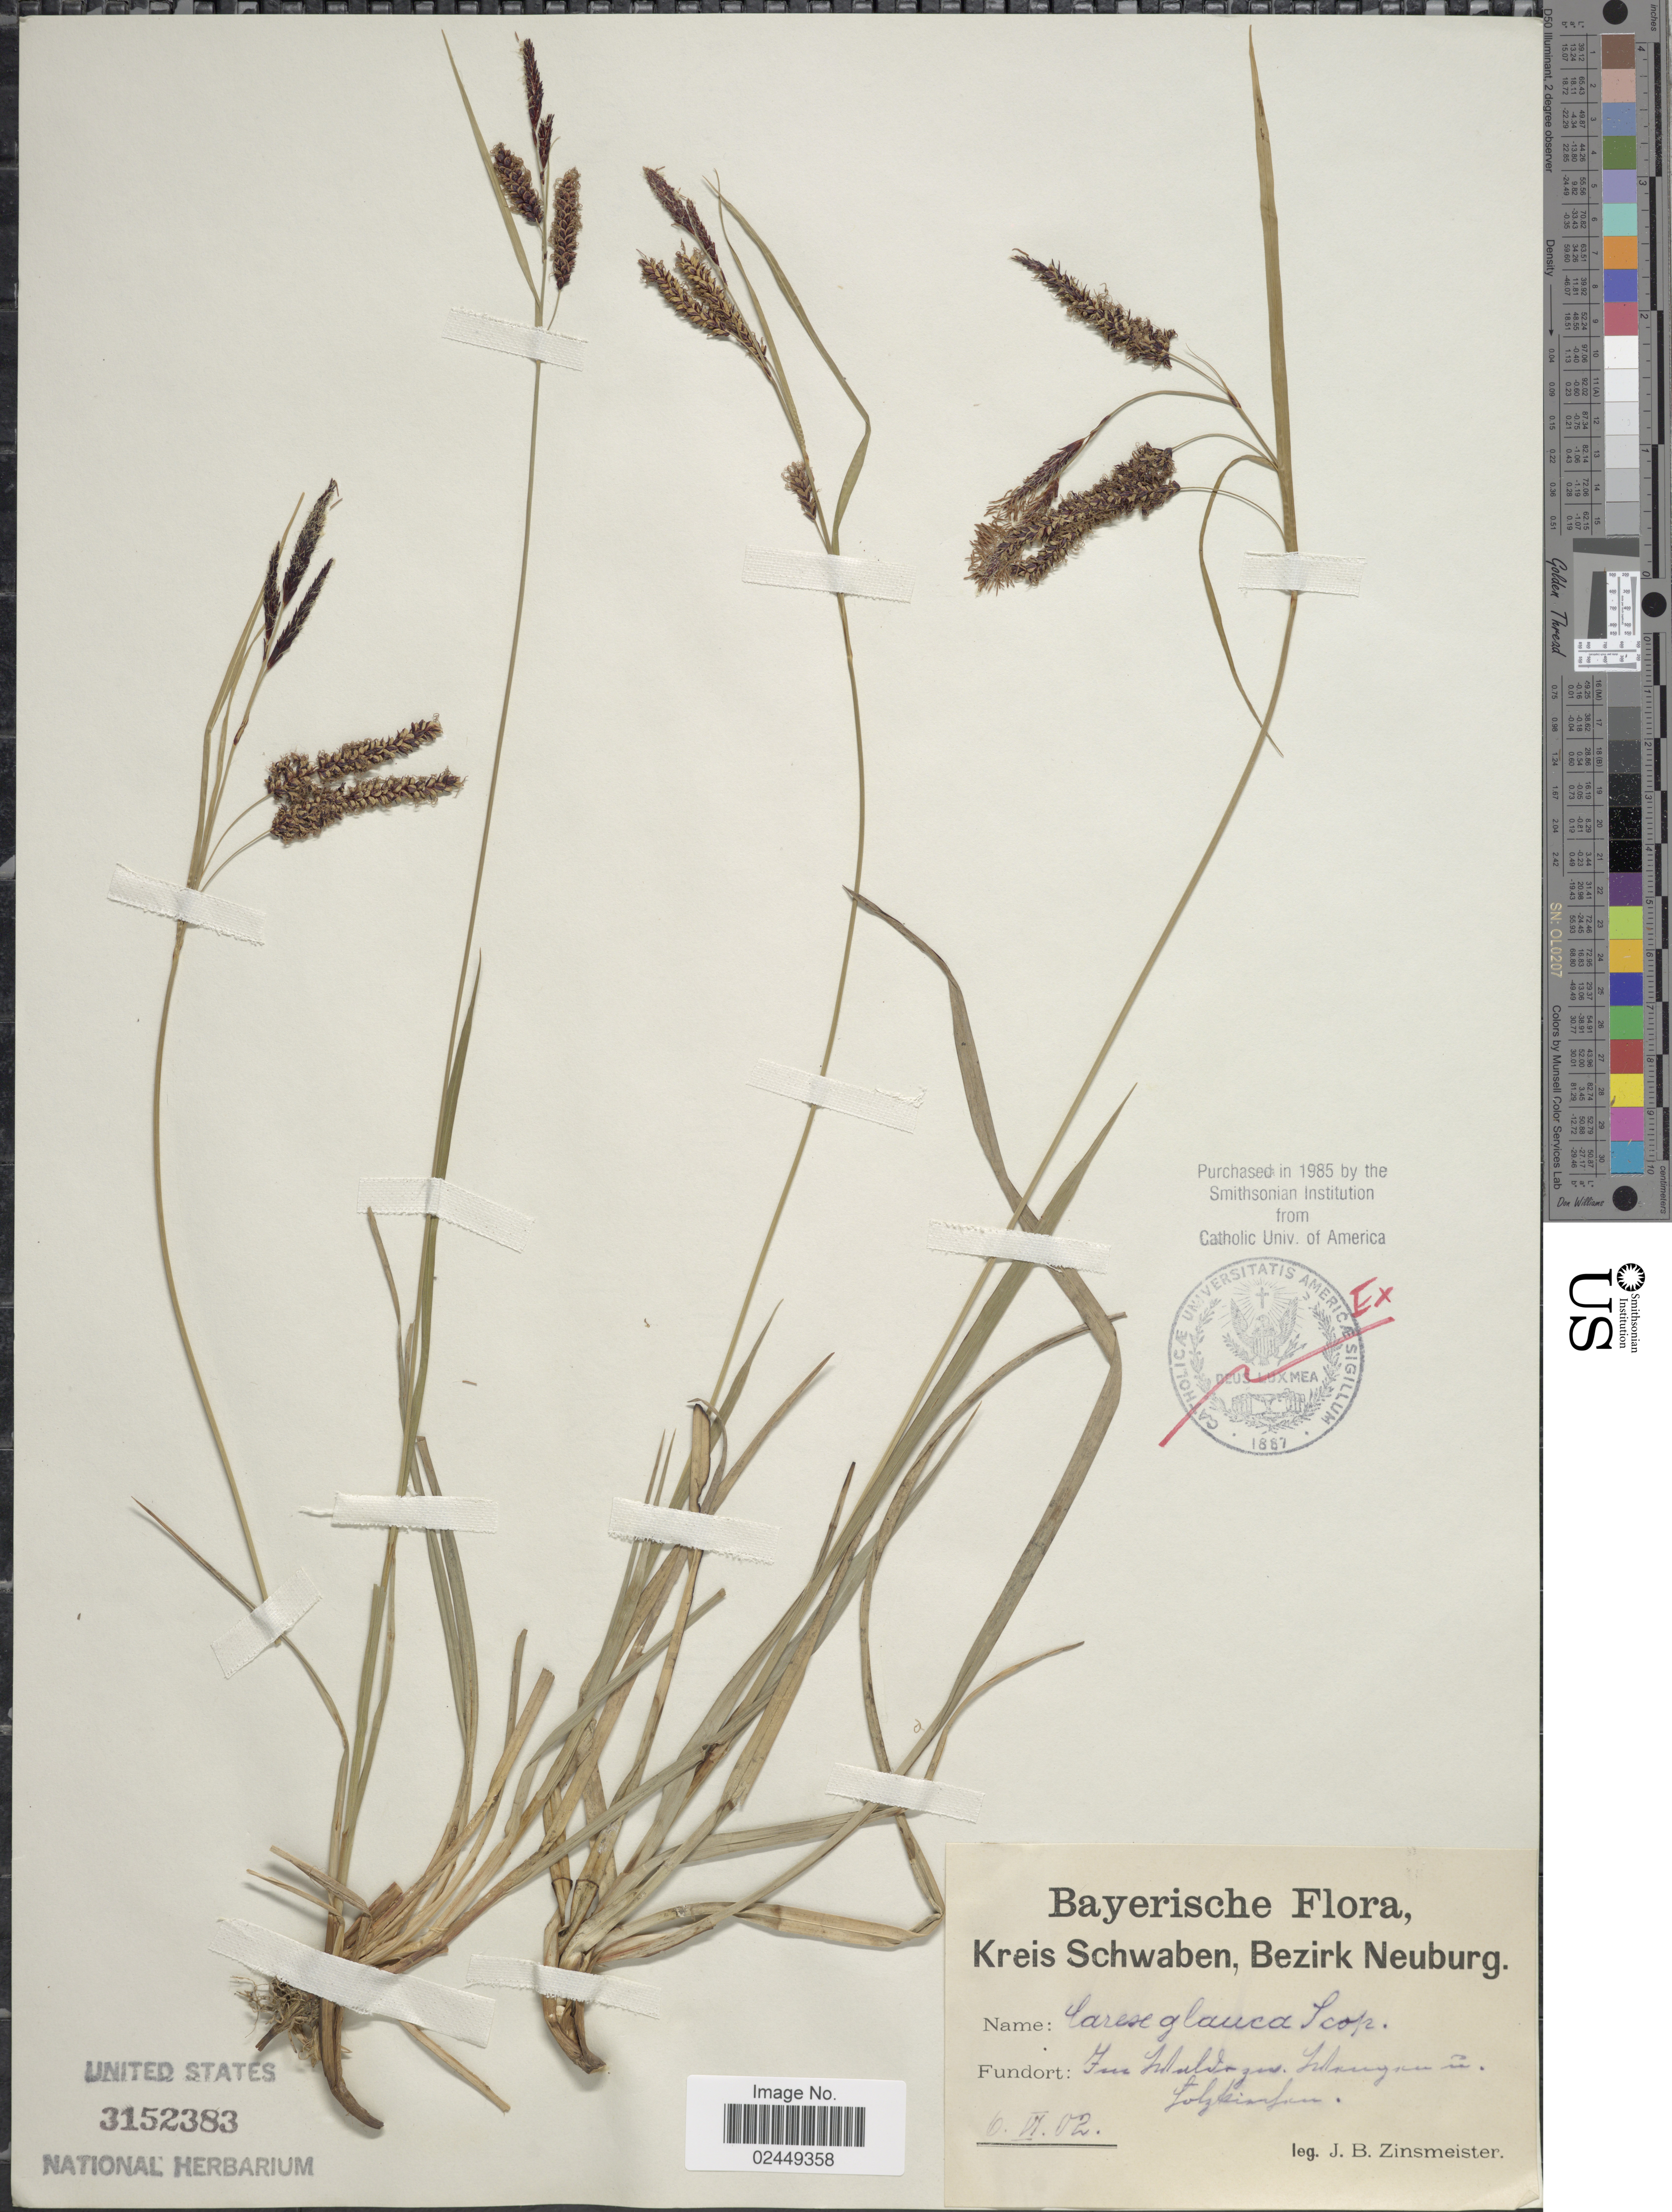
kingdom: Plantae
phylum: Tracheophyta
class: Liliopsida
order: Poales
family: Cyperaceae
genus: Carex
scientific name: Carex flacca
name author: Schreb.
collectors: J. Zinsmeister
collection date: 1902-06-06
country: Germany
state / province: Bayern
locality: Bayerische, Kreis Schawaben, Bezirk Neuburg, Fur Schalden Istangen in Solzkinfam [interpreted]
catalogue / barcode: US 3152383